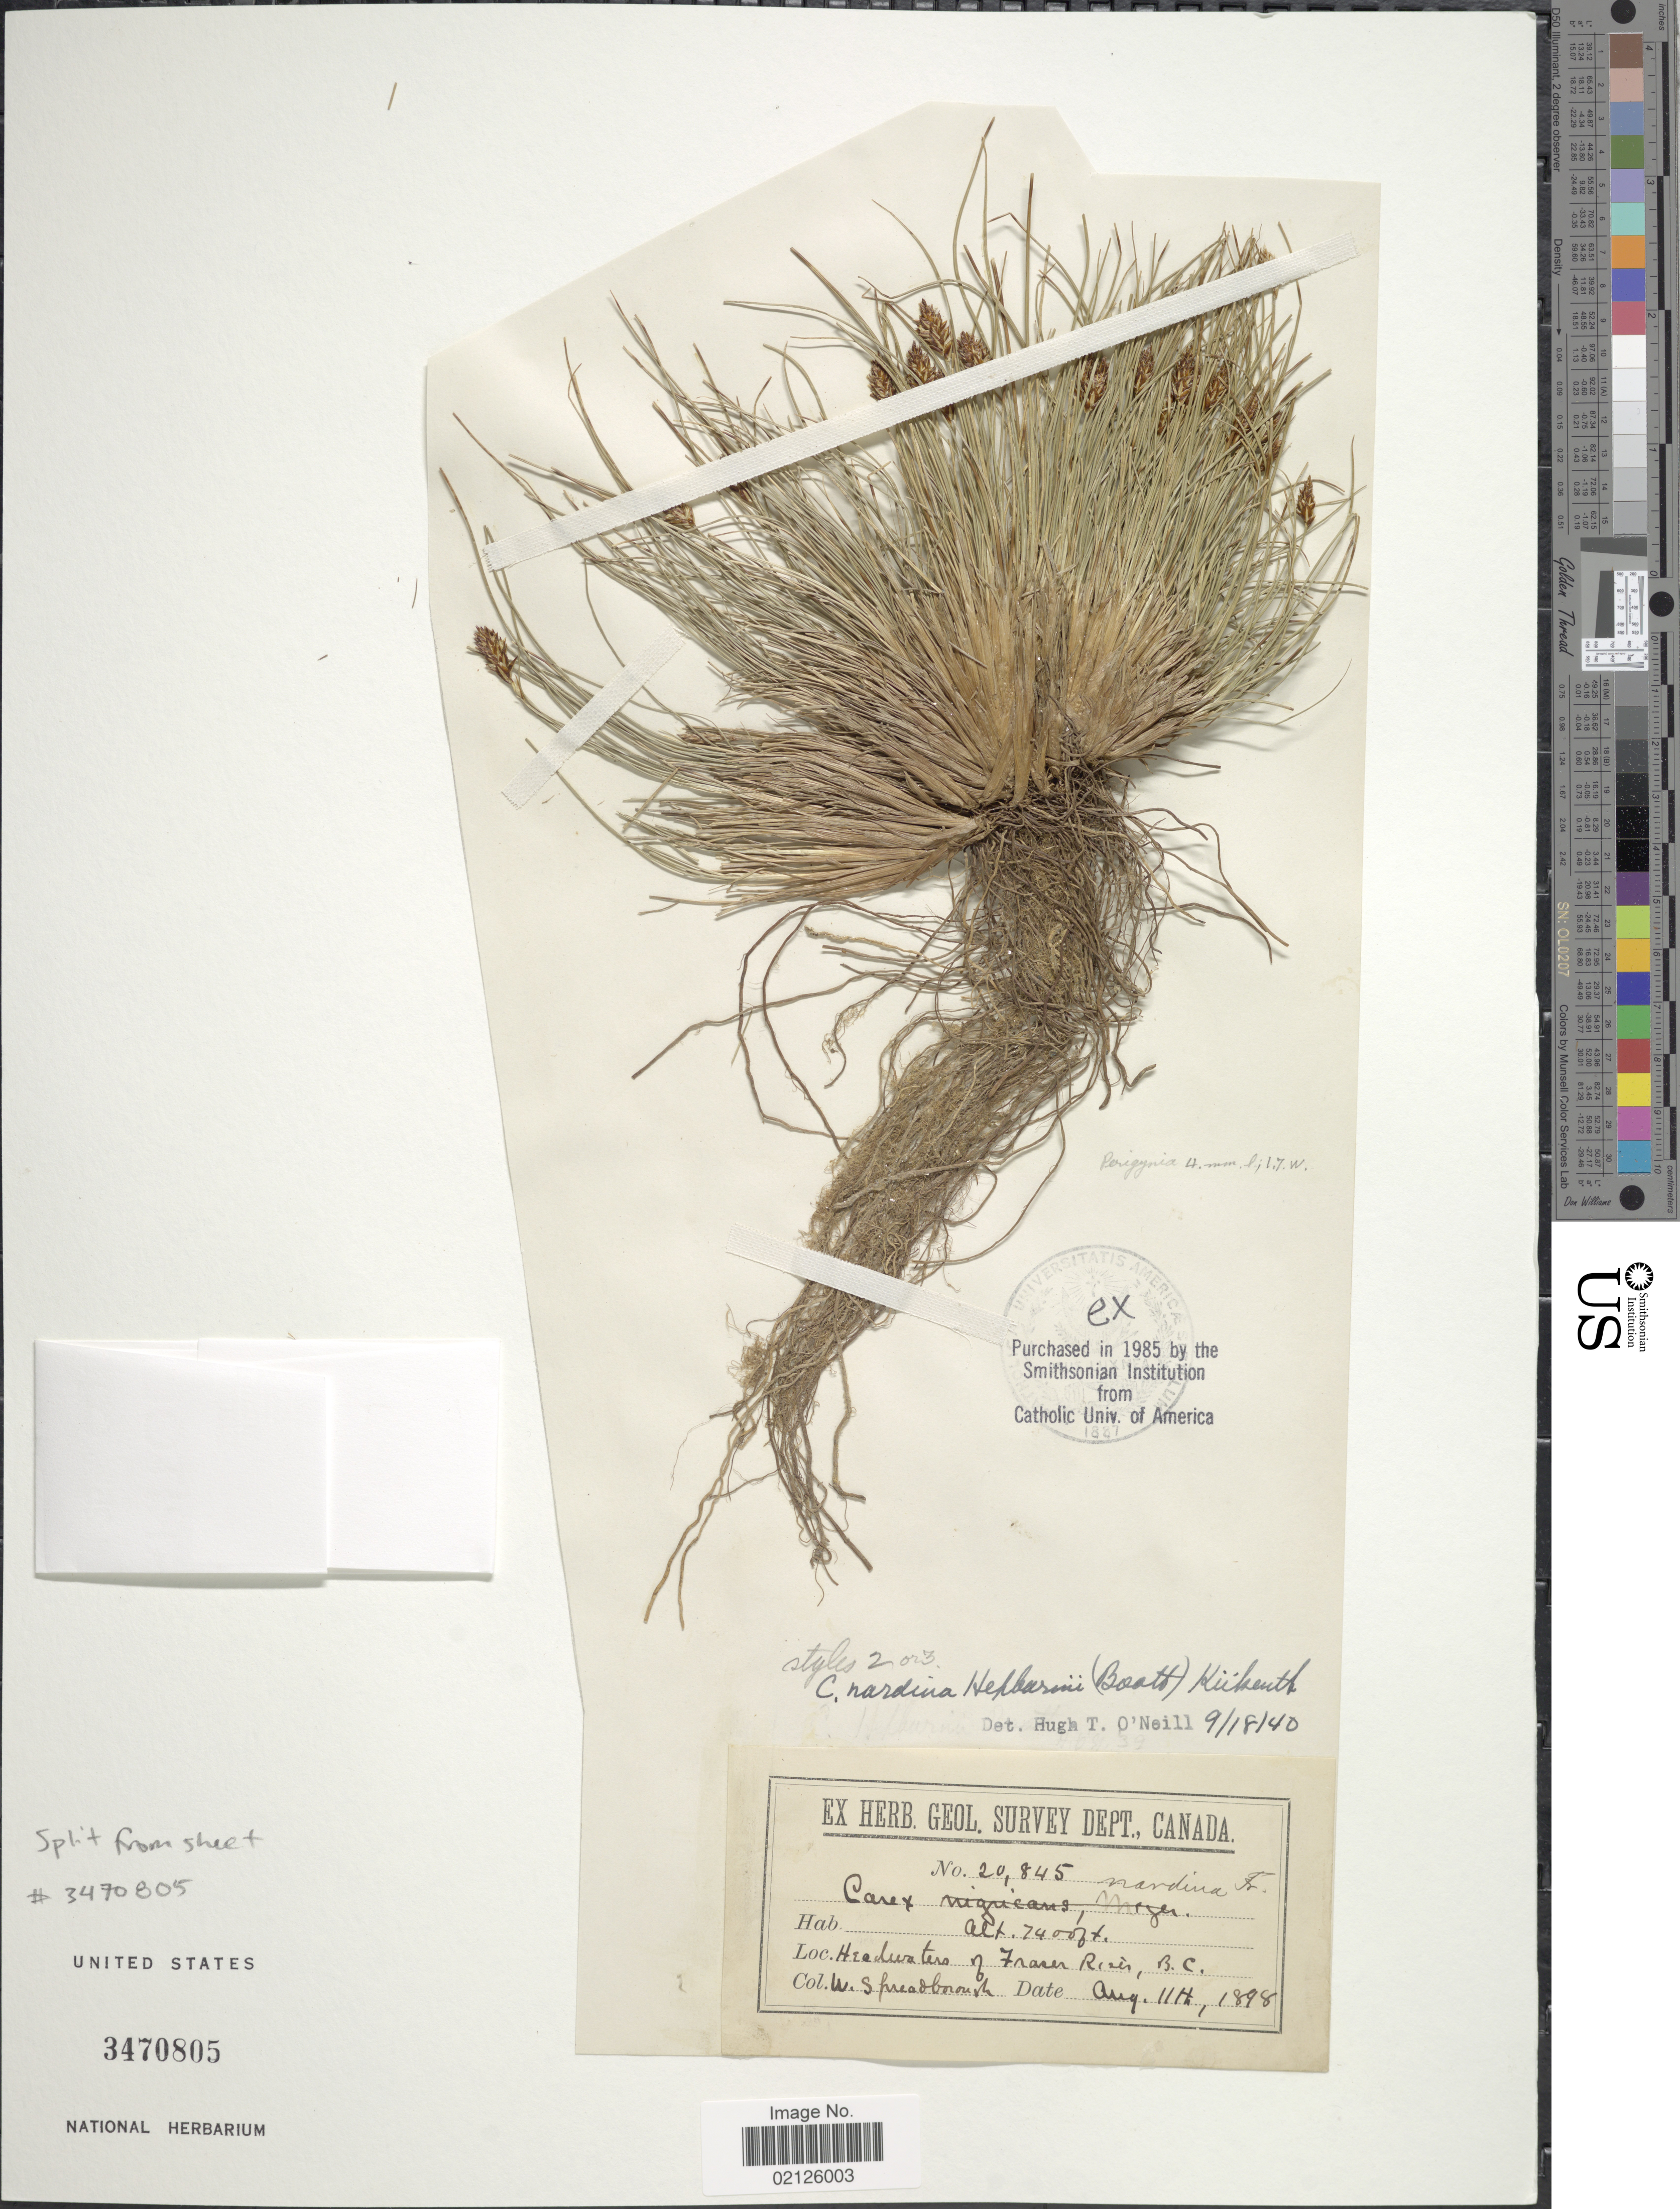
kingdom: Plantae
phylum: Tracheophyta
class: Liliopsida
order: Poales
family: Cyperaceae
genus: Carex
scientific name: Carex nardina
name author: (Hornem.) Fr.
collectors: W. Spreadborough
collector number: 20845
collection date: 1898-08-11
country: Canada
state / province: British Columbia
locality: Headwaters of Fraser River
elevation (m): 2256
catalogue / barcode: US 3470805